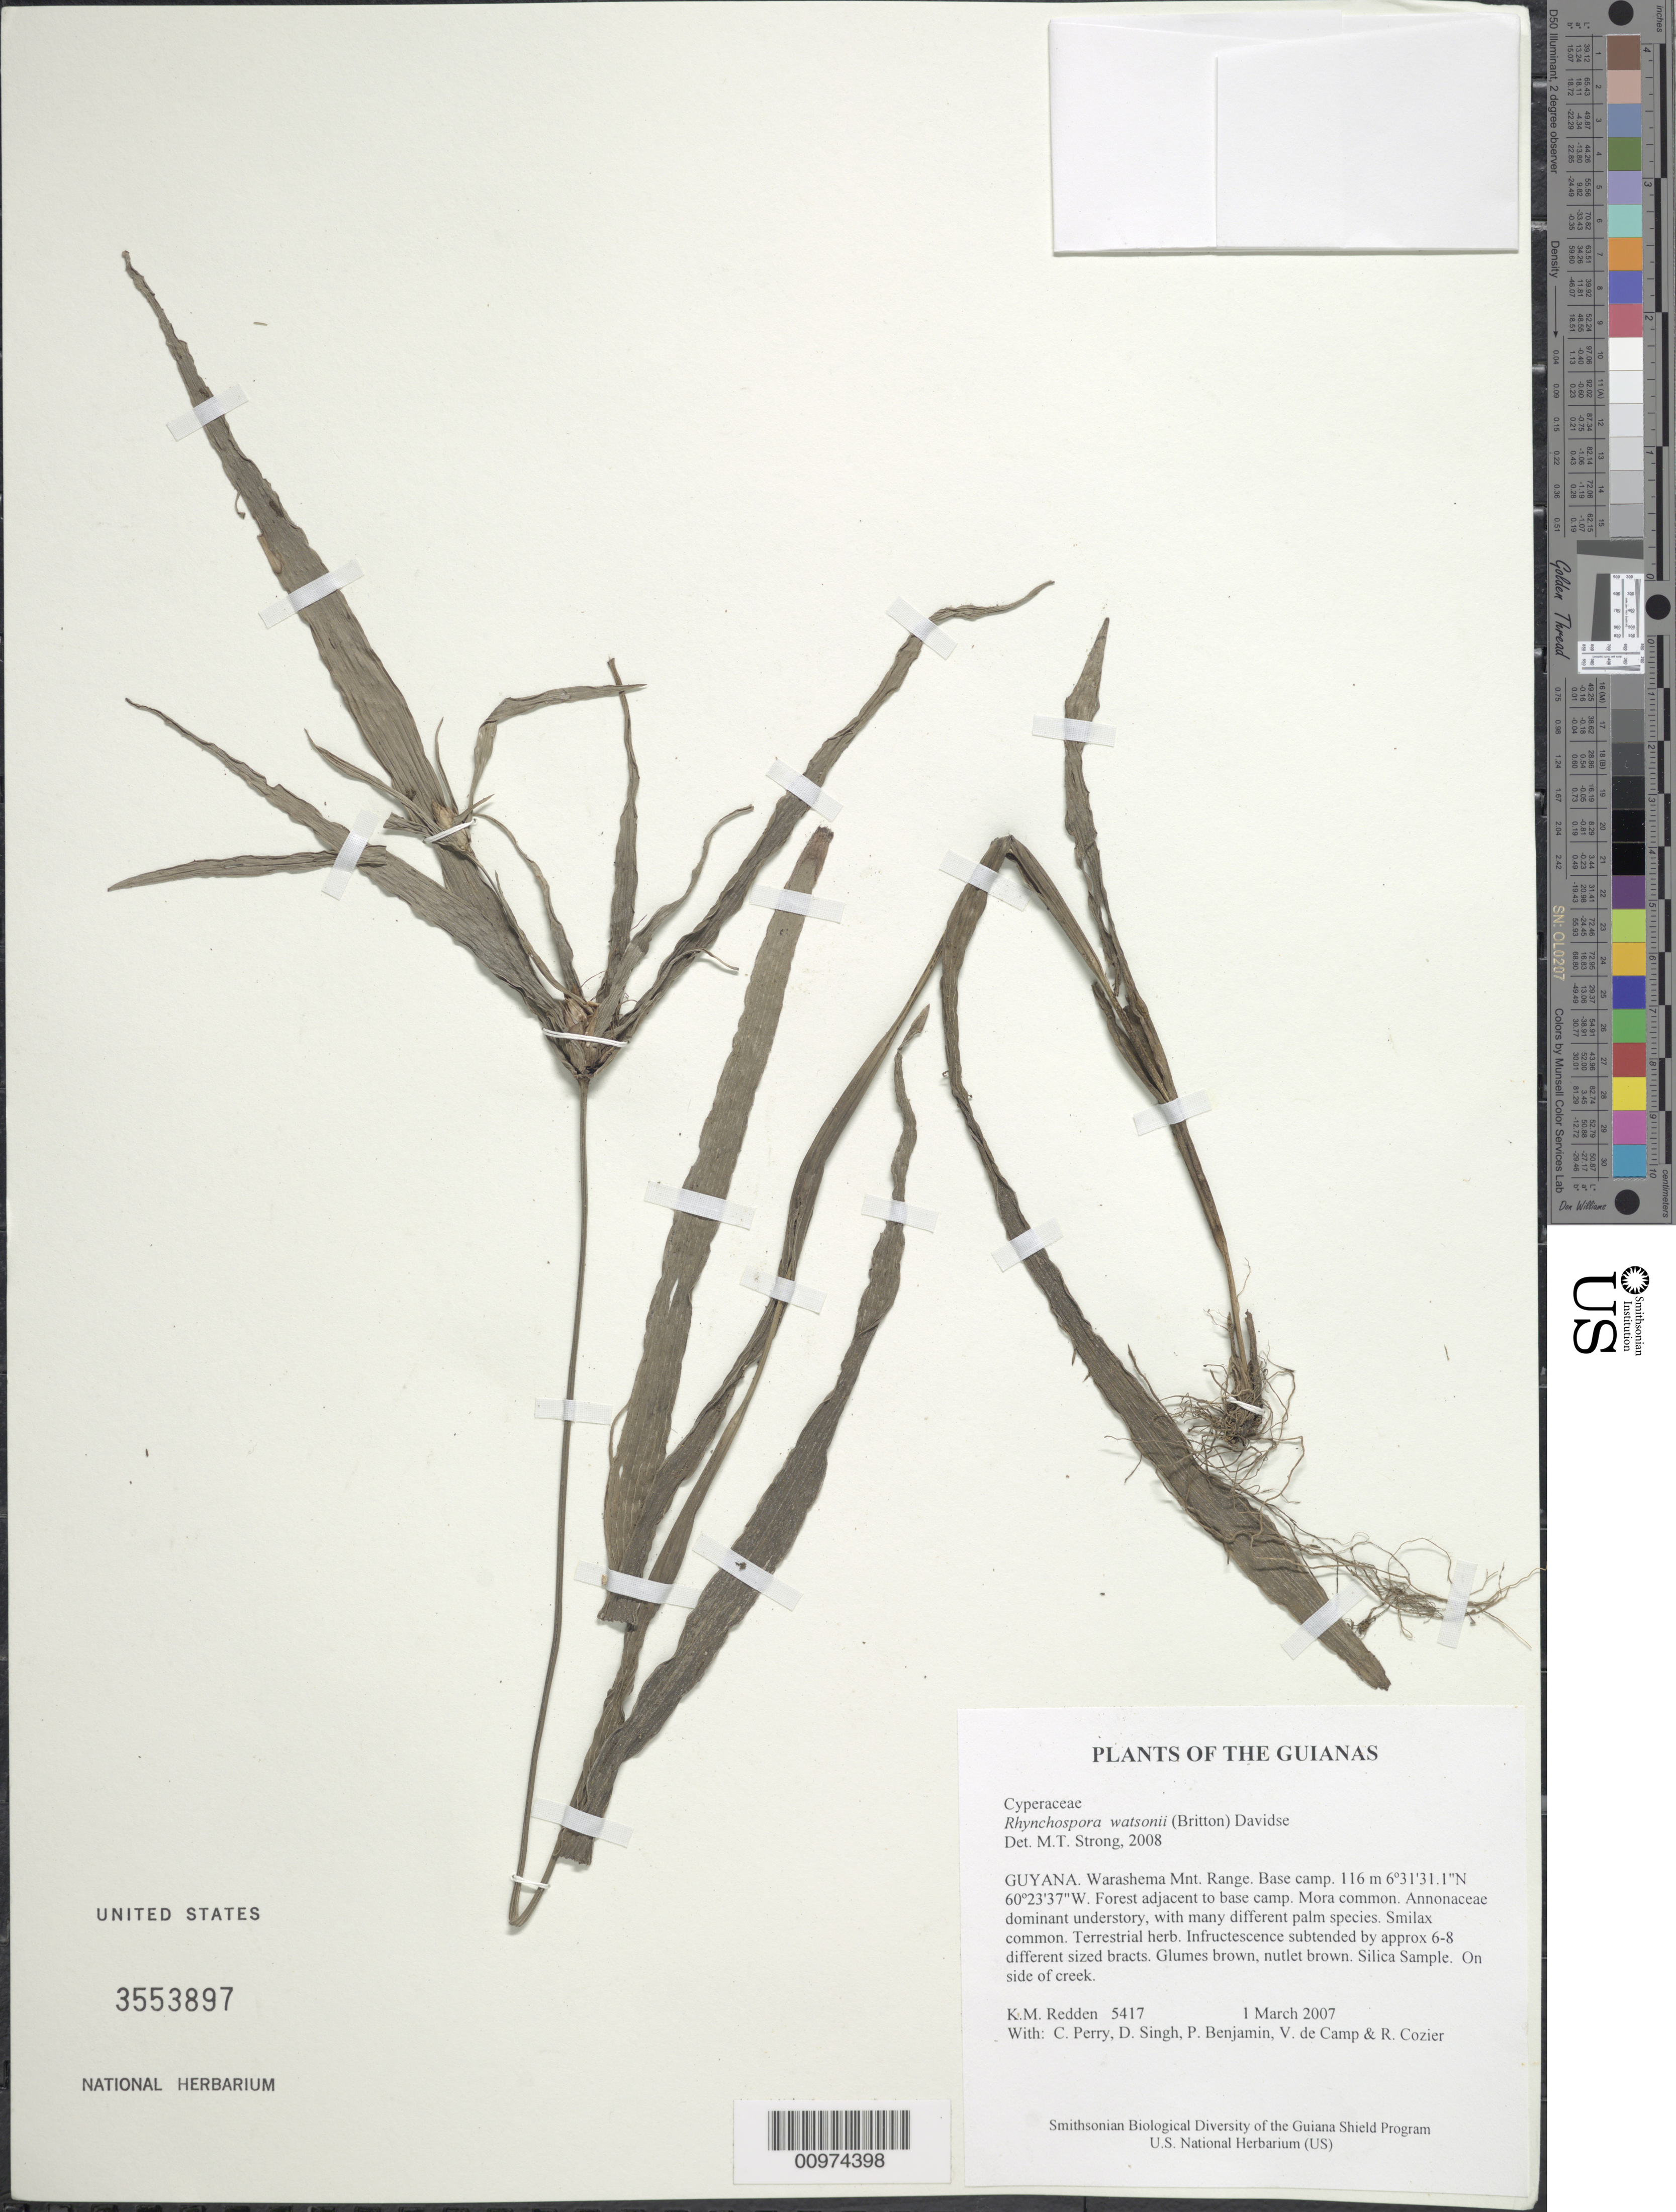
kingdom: Plantae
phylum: Tracheophyta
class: Liliopsida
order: Poales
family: Cyperaceae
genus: Rhynchospora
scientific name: Rhynchospora watsonii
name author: (Britton) Davidse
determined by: Strong, M. T., (US), Smithsonian Institution - National Museum of Natural History (UNITED STATES)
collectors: K. M. Redden, C. Perry, D. Singh, P. Benjamin, V. De Camp & R. Cozier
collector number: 5417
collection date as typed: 1 March 2007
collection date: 2007-03-01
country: Guyana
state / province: Cuyuni-Mazaruni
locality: Warashema Mnt. Range. Base camp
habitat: Forest adjacent to base camp. Mora common. Annonaceae dominant in understory, with many different palm species. Smilax common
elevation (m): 116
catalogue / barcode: US 3553897